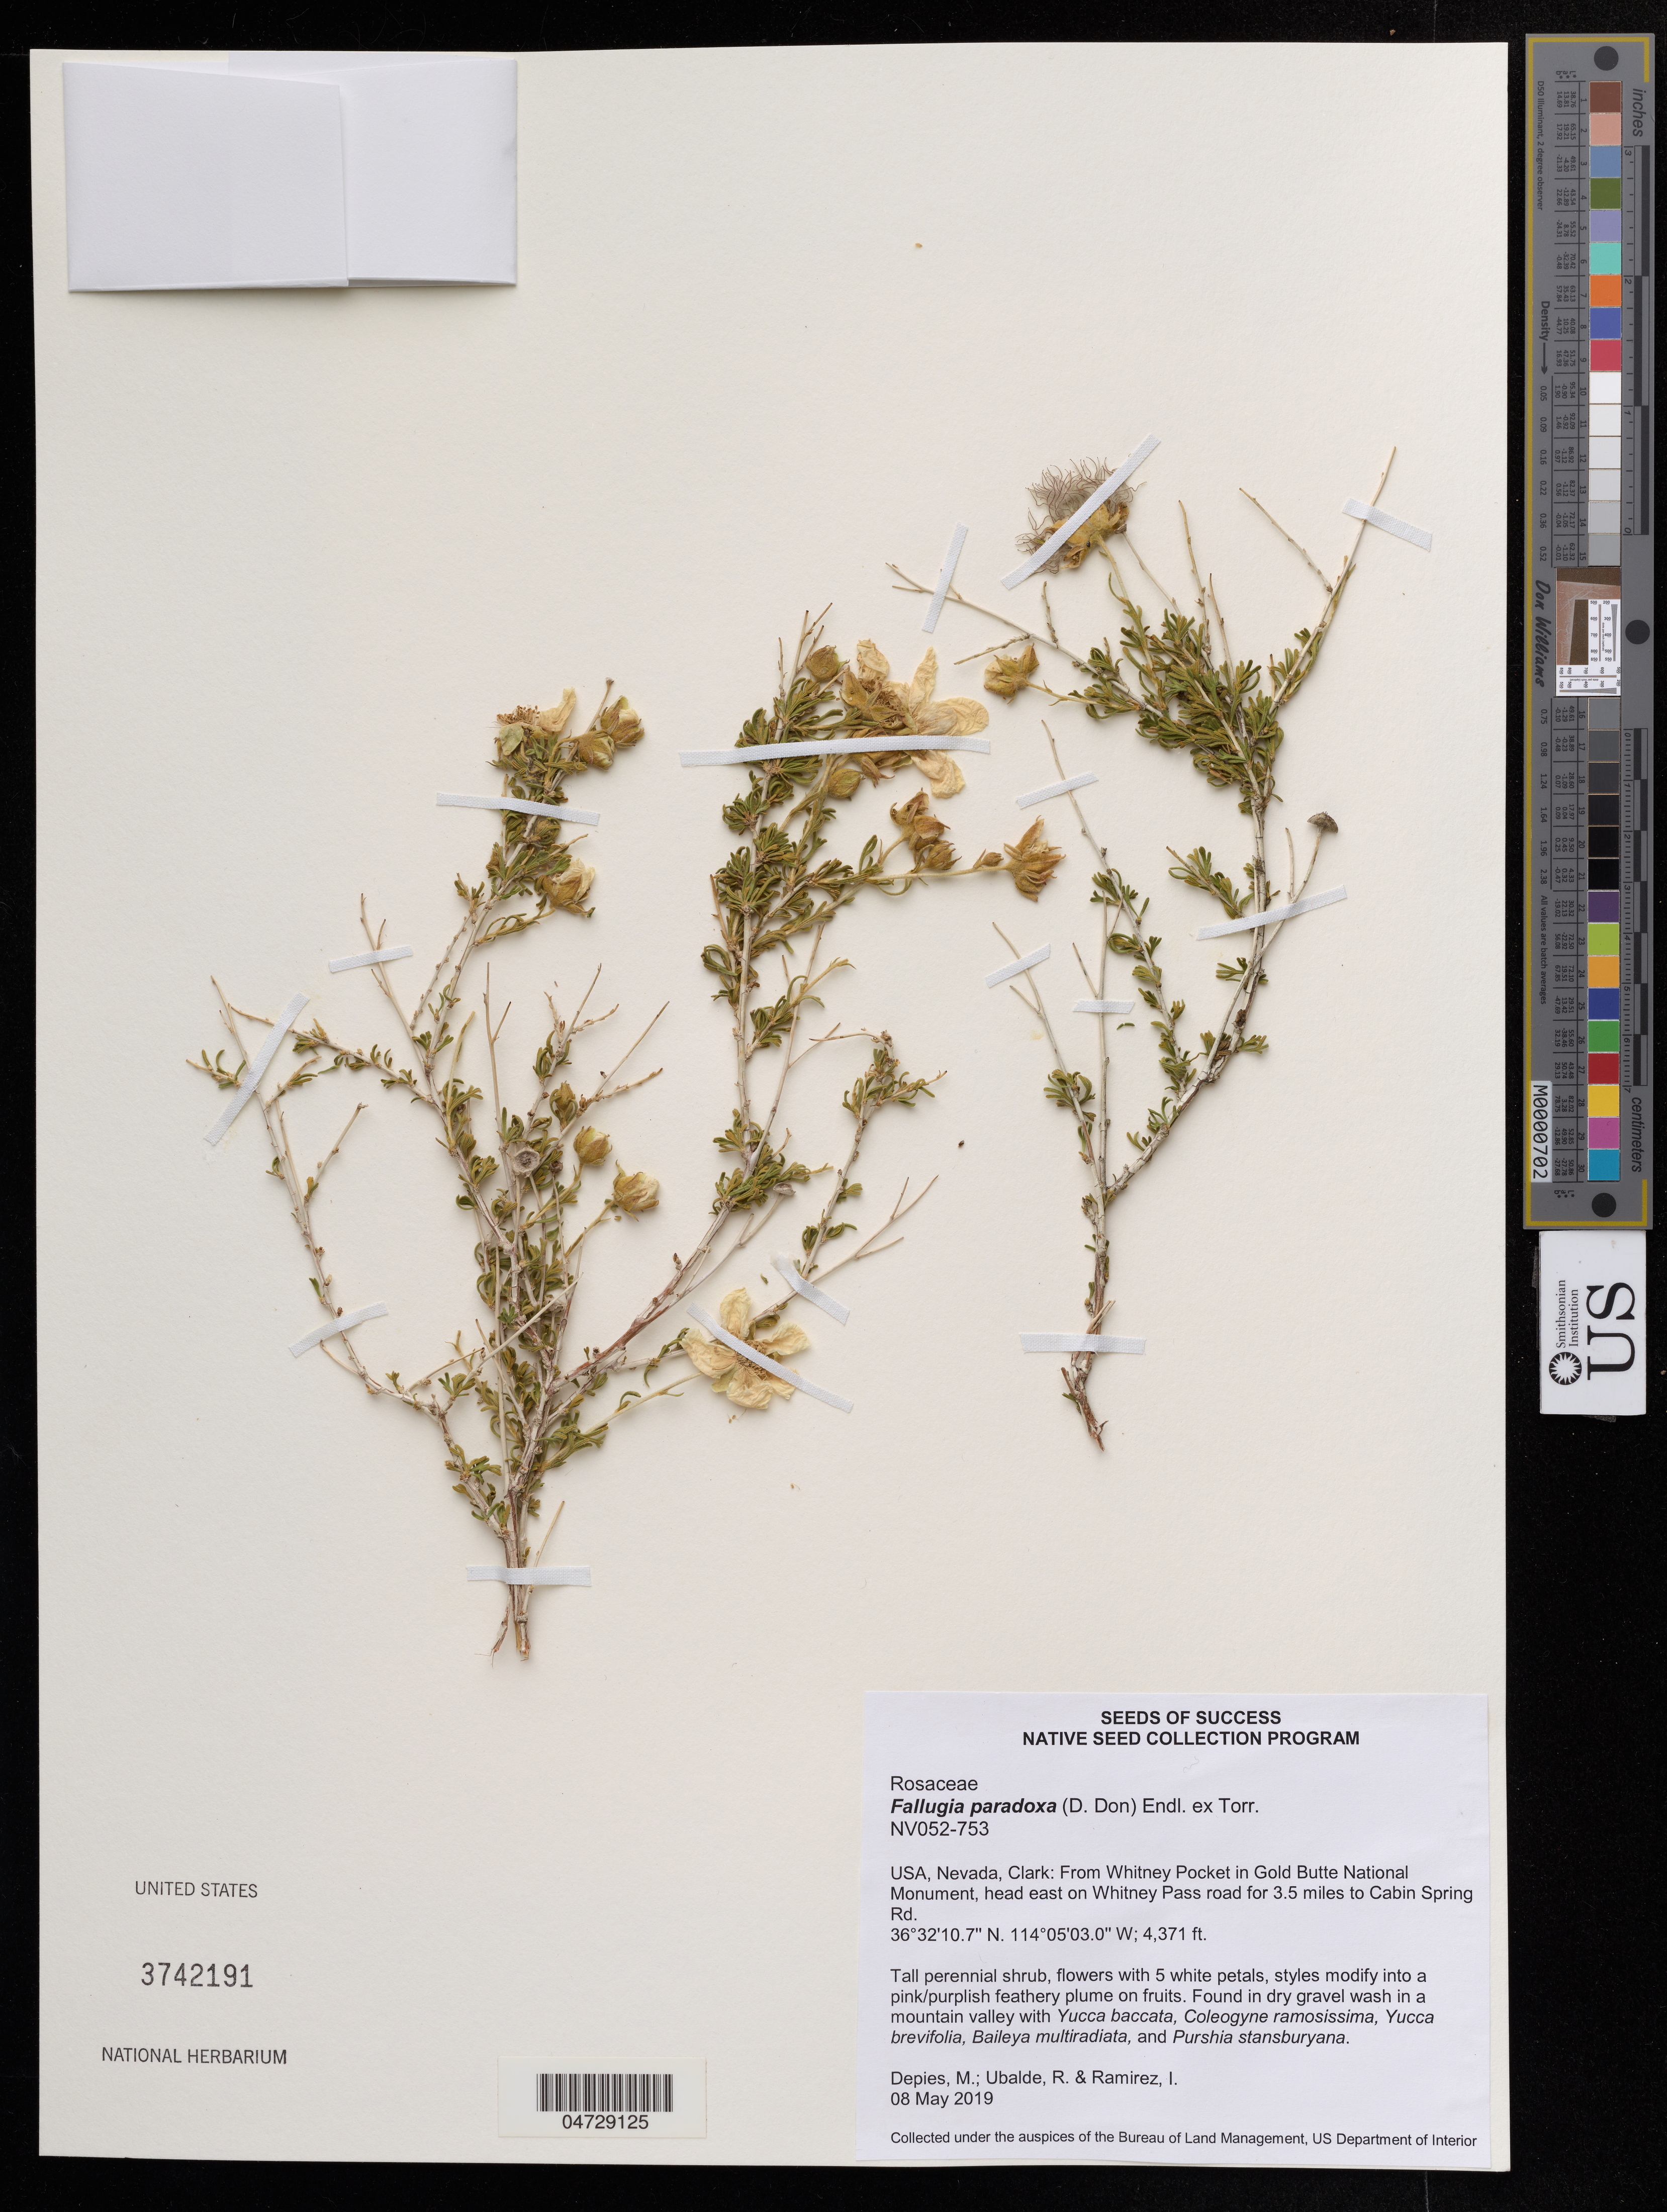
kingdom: Plantae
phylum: Tracheophyta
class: Magnoliopsida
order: Rosales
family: Rosaceae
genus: Fallugia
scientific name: Fallugia paradoxa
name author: (D. Don ex Tilloch & T. Taylor) Endl. ex Torr.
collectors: M. Depies, R. Ubalde & I. Ramírez M.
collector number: NV052-753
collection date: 2019-05-08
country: United States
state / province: Nevada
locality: Clark: From Whitney Pocket in Gold Butte National Monument, head east on Whitney Pass road for 3.5 miles to Cabin Spring Rd.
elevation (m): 1332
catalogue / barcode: US 3742191